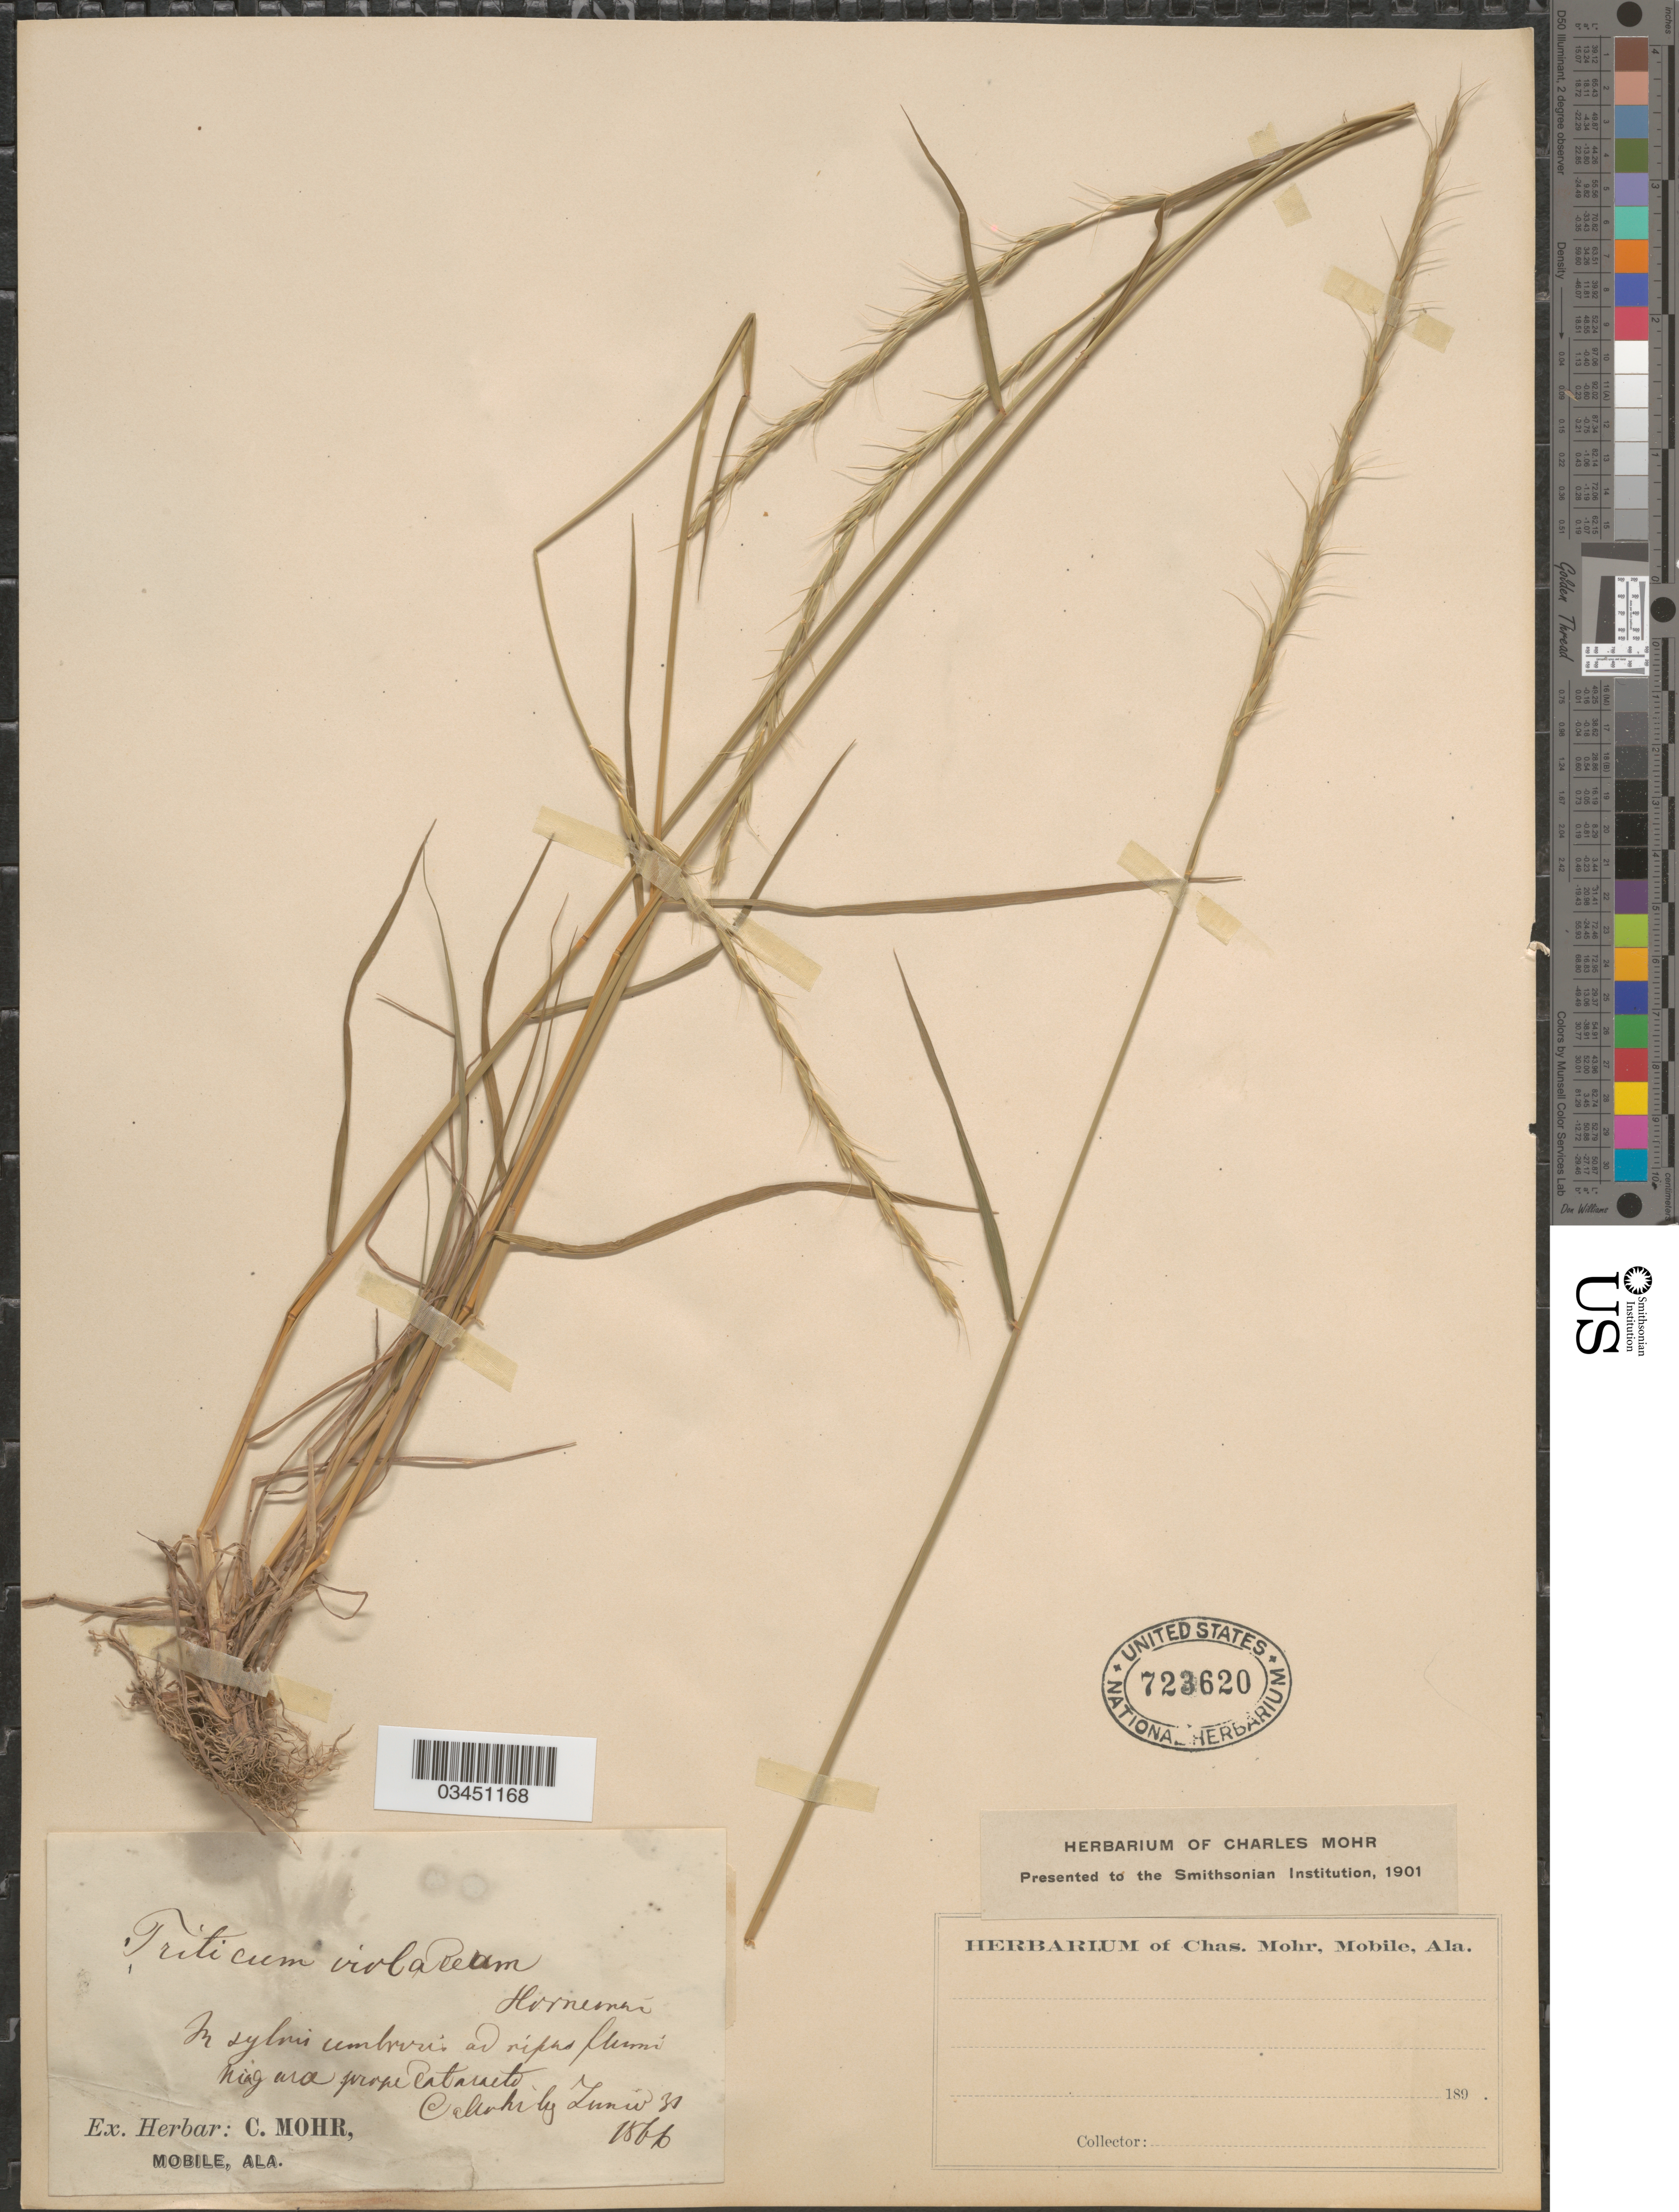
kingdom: Plantae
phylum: Tracheophyta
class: Liliopsida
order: Poales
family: Poaceae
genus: Elymus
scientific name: Elymus sp.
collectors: Mohr, C. T. (herbarium)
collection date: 1866-06-30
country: United States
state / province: Alabama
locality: In sylvis cumbrosis: ad ripas flumi niagara prope cataracto.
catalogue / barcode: US 723620